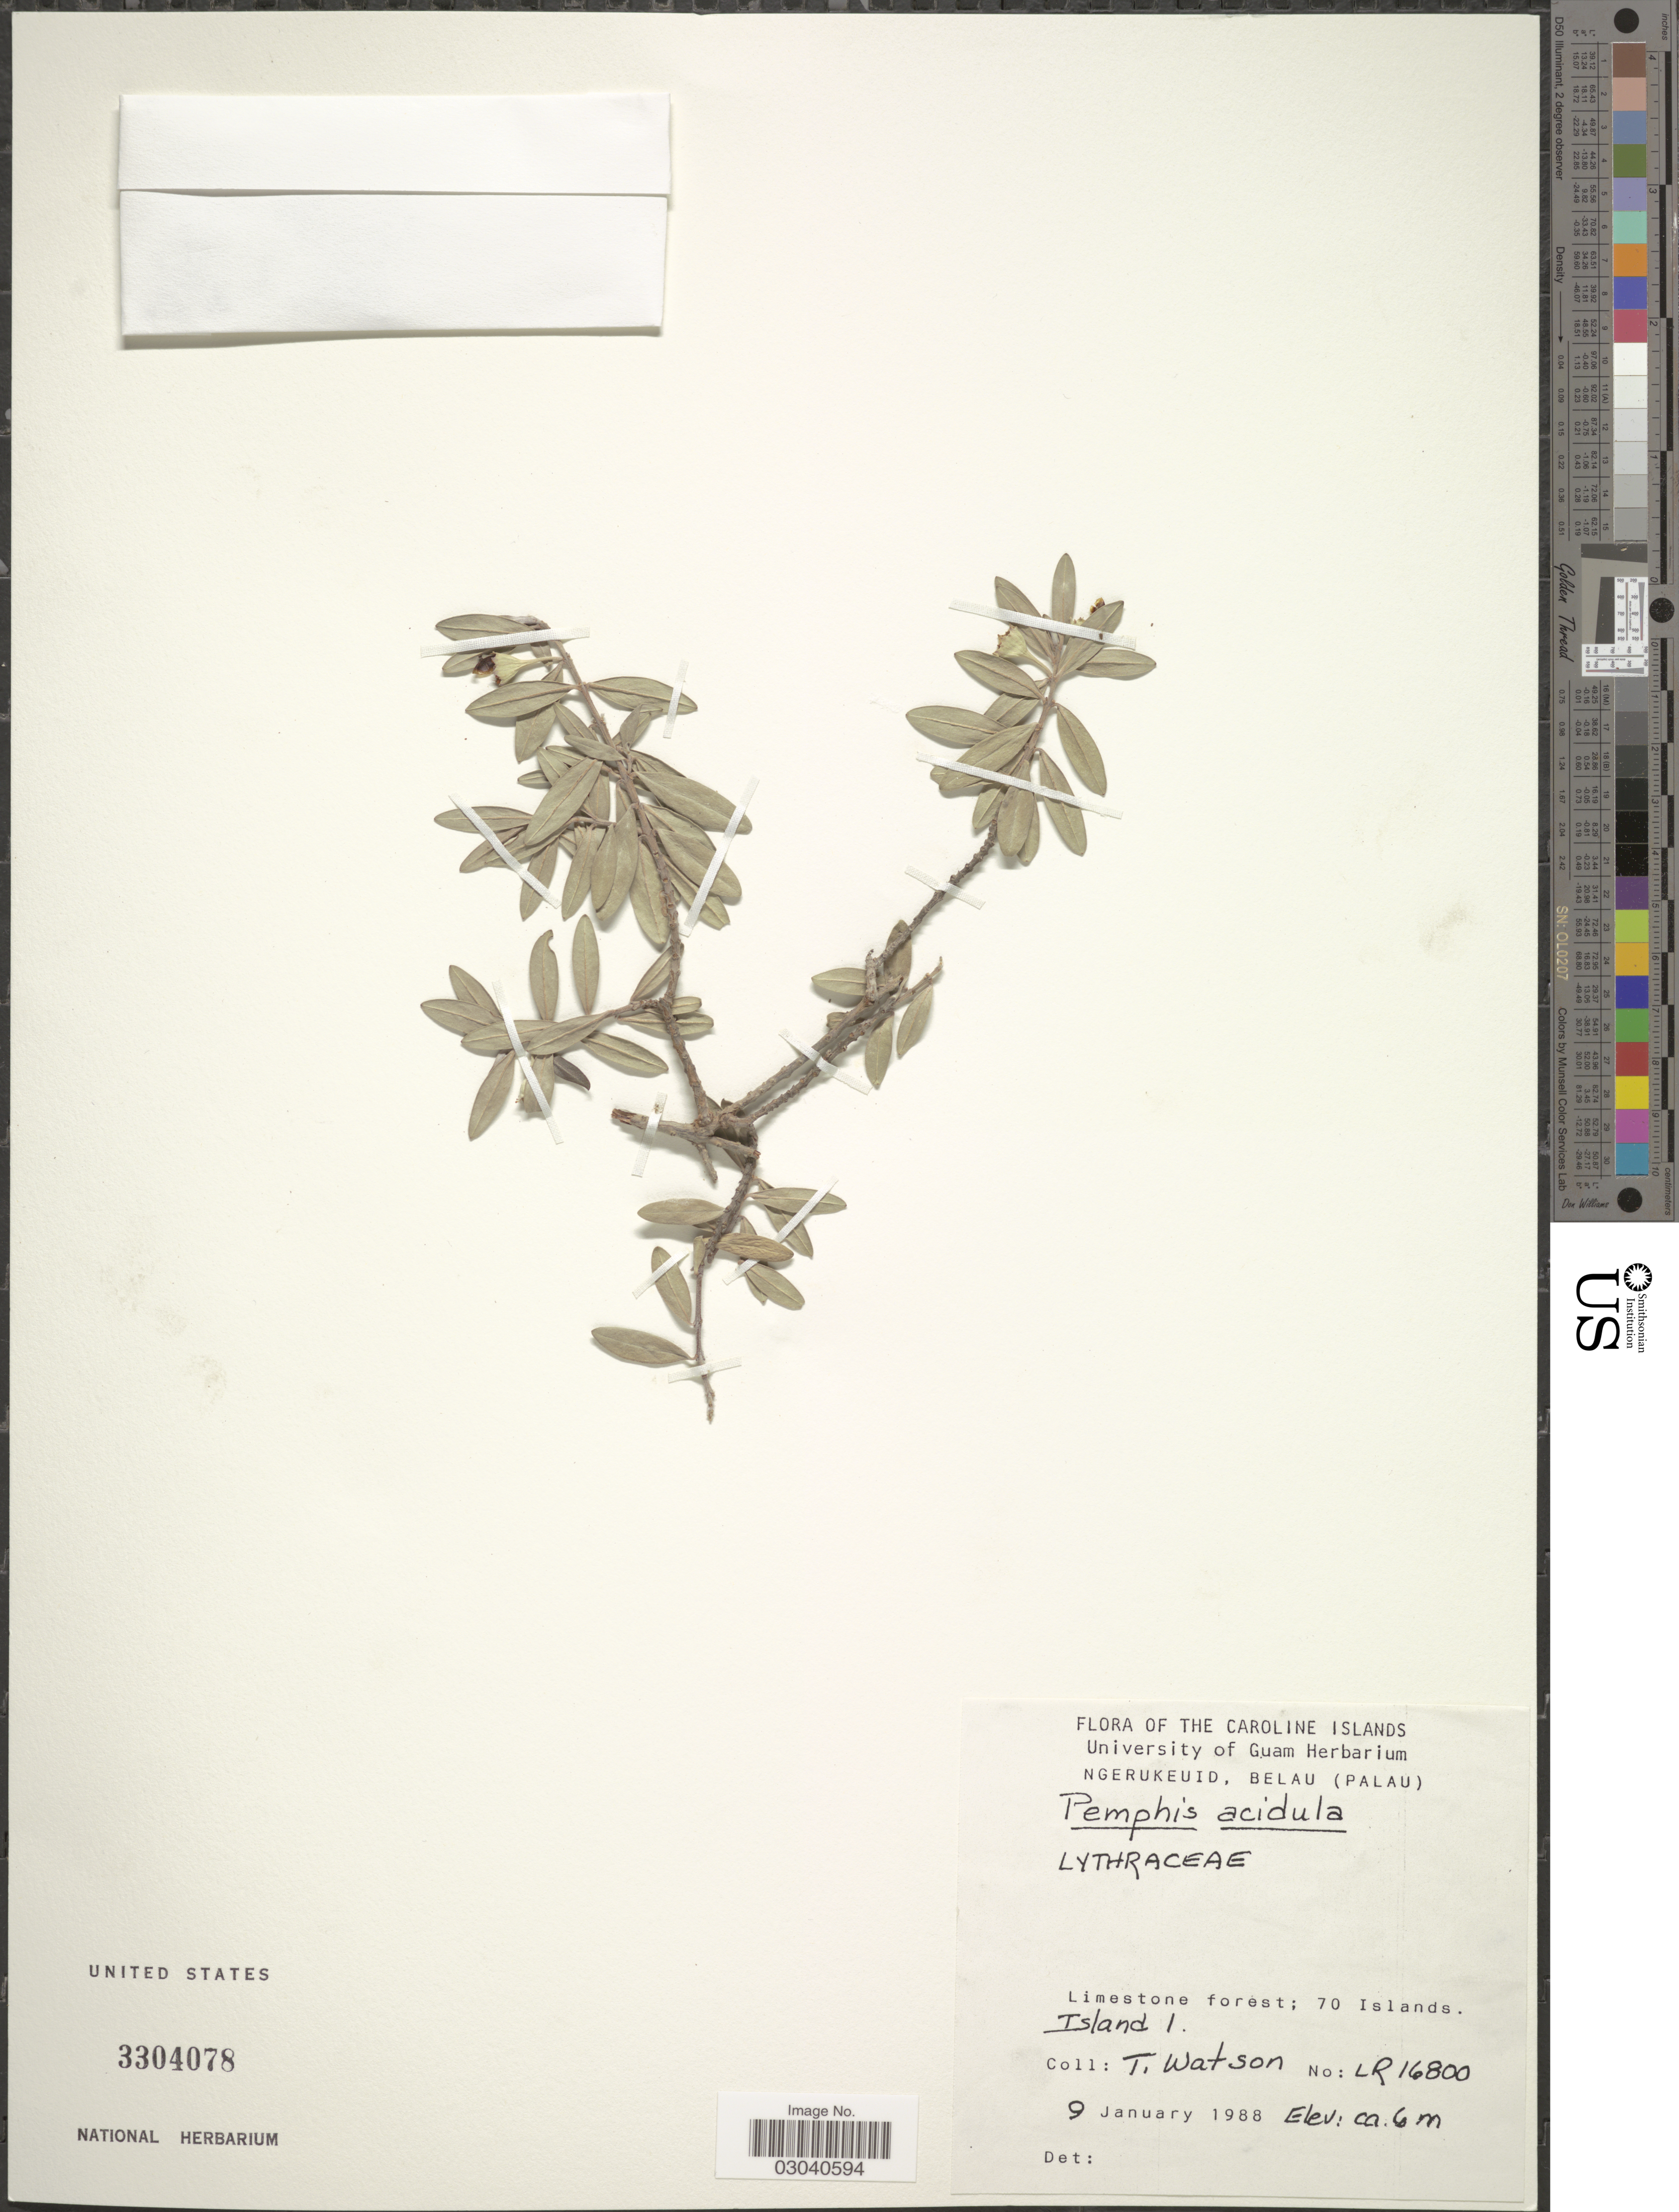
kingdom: Plantae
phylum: Tracheophyta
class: Magnoliopsida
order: Myrtales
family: Lythraceae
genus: Pemphis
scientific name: Pemphis acidula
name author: J.R. Forst. & G. Forst.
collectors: T. Watson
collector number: LR16800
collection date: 1988-01-09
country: Palau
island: Ngerukeuid [Orukuizu]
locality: Ngerukeuid, Belau (Palau). 70 Islands. Island 1.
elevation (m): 6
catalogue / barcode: US 3304078